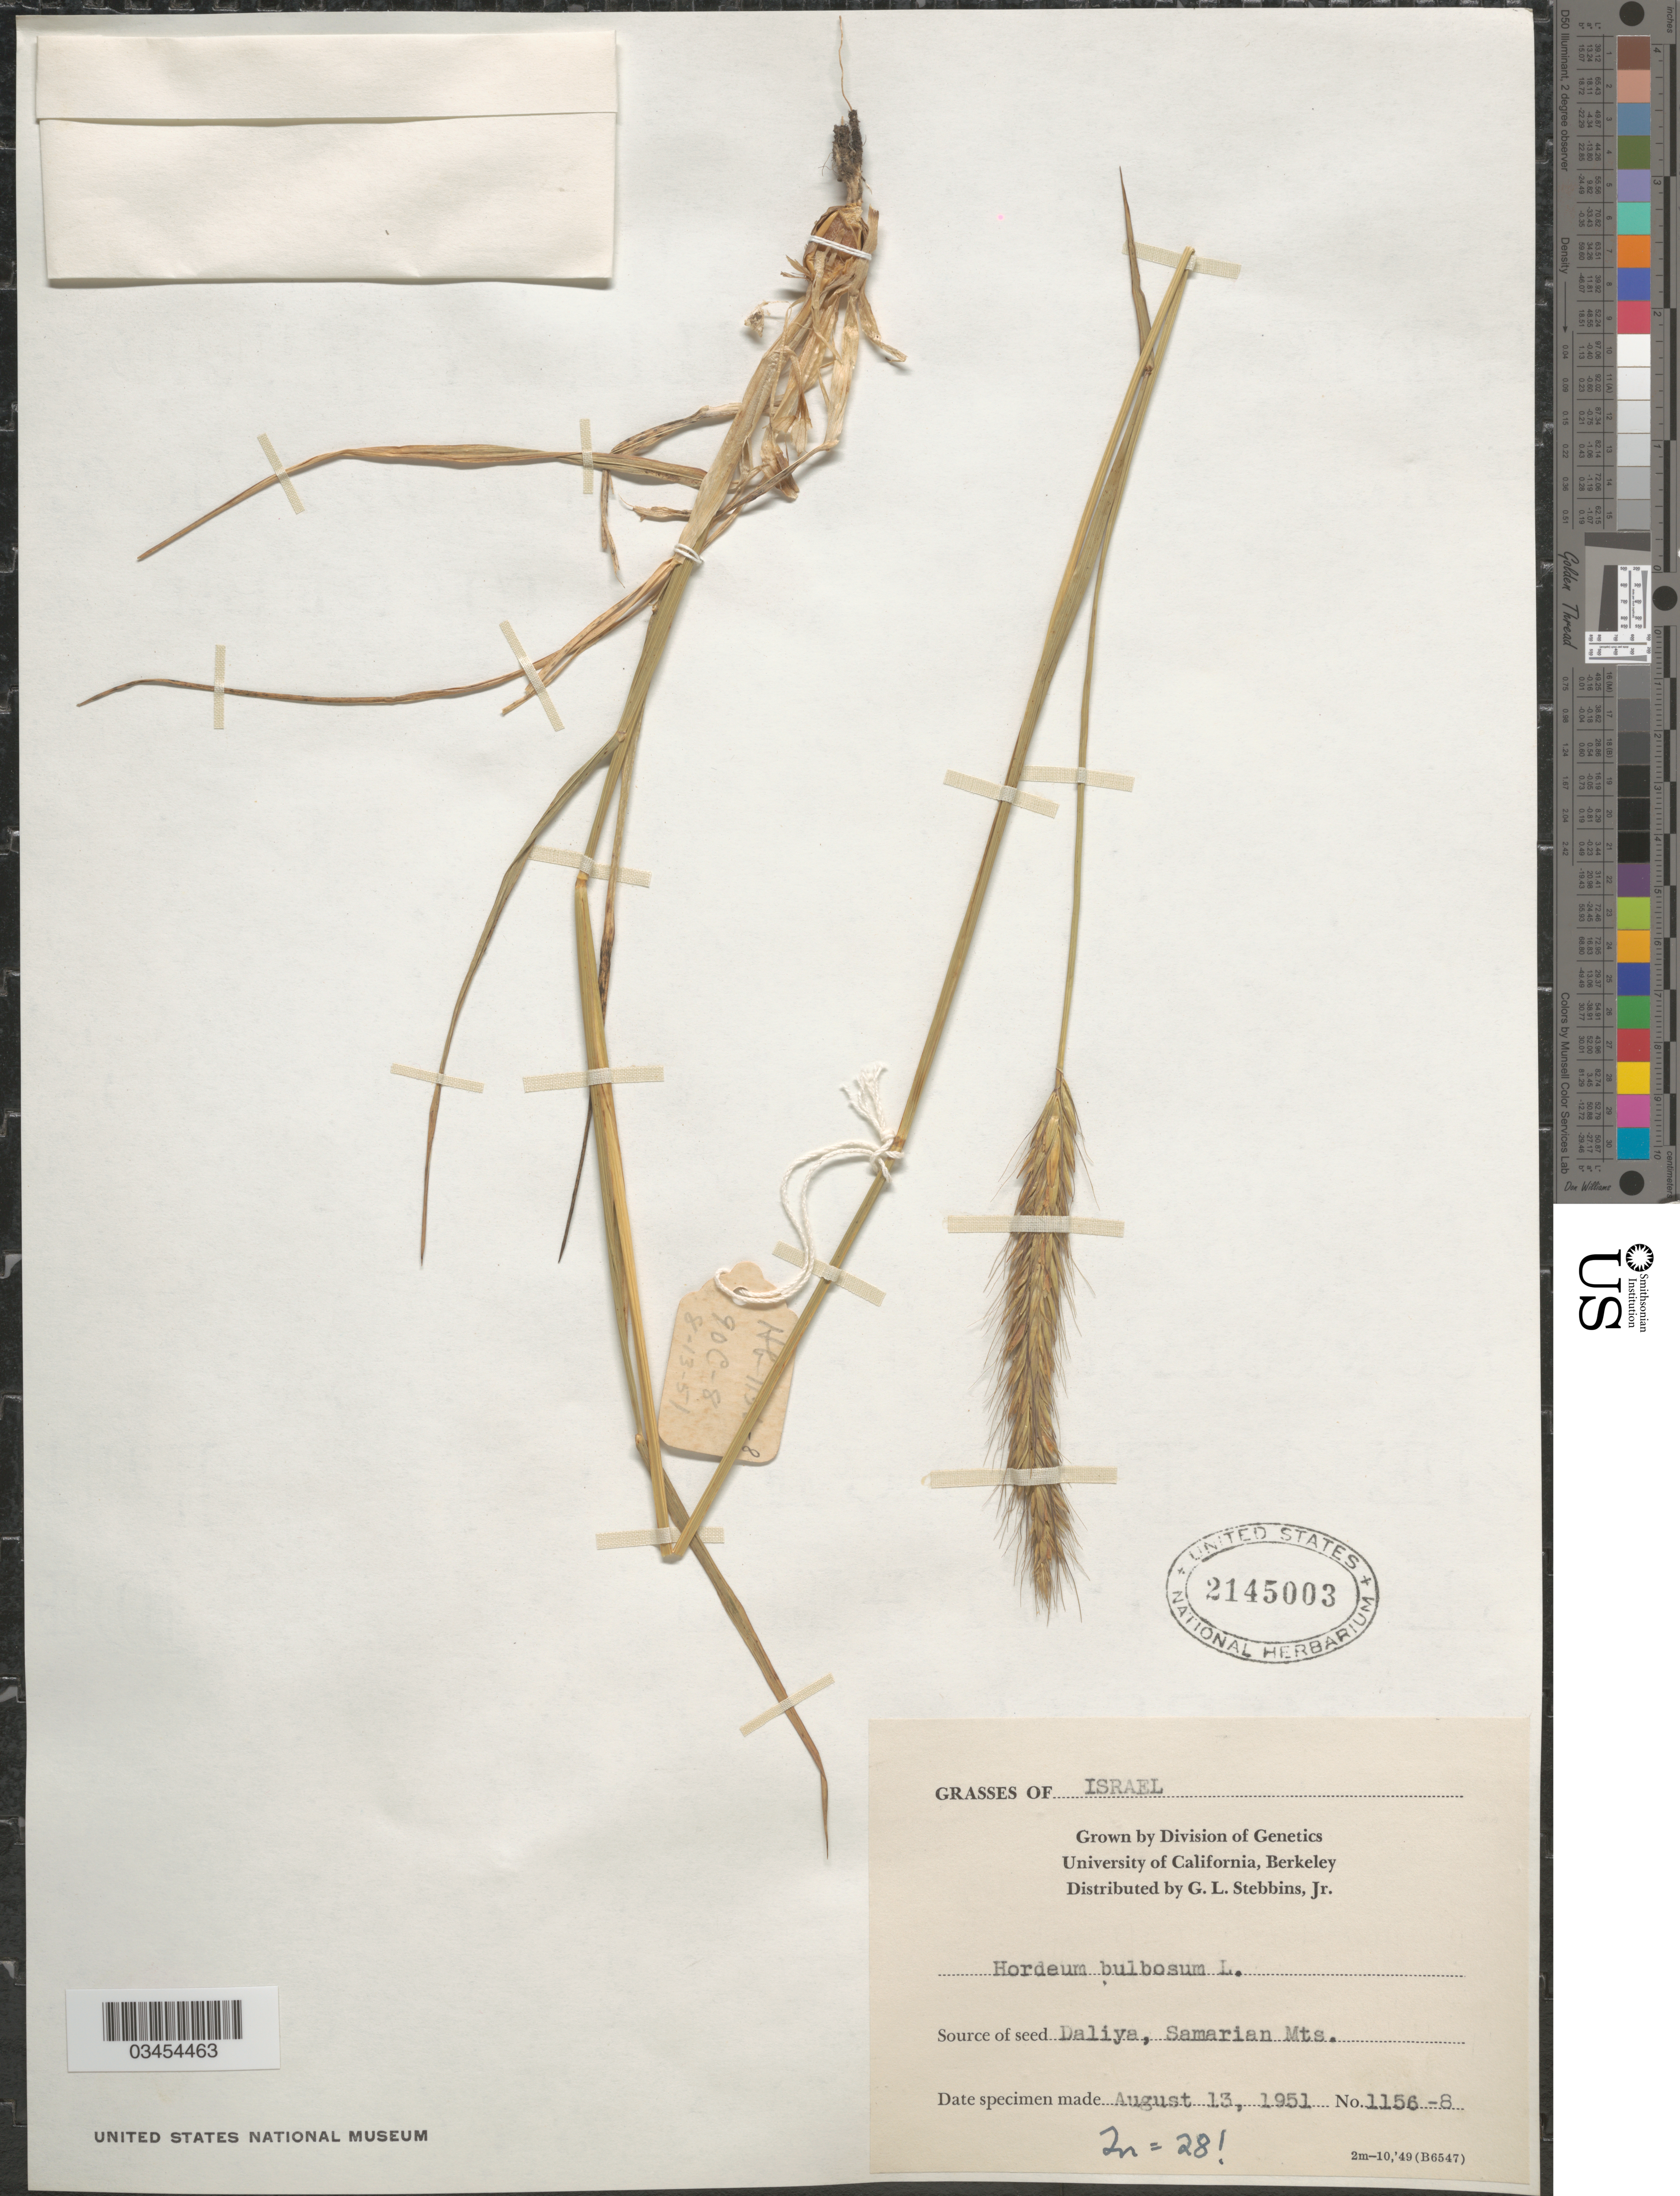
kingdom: Plantae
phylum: Tracheophyta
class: Liliopsida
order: Poales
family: Poaceae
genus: Hordeum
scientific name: Hordeum bulbosum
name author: L.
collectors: G. L. Stebbins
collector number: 1156-8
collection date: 1951-08-13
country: United States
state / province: California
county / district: Alameda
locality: University of California, Berkeley.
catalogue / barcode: US 2145003